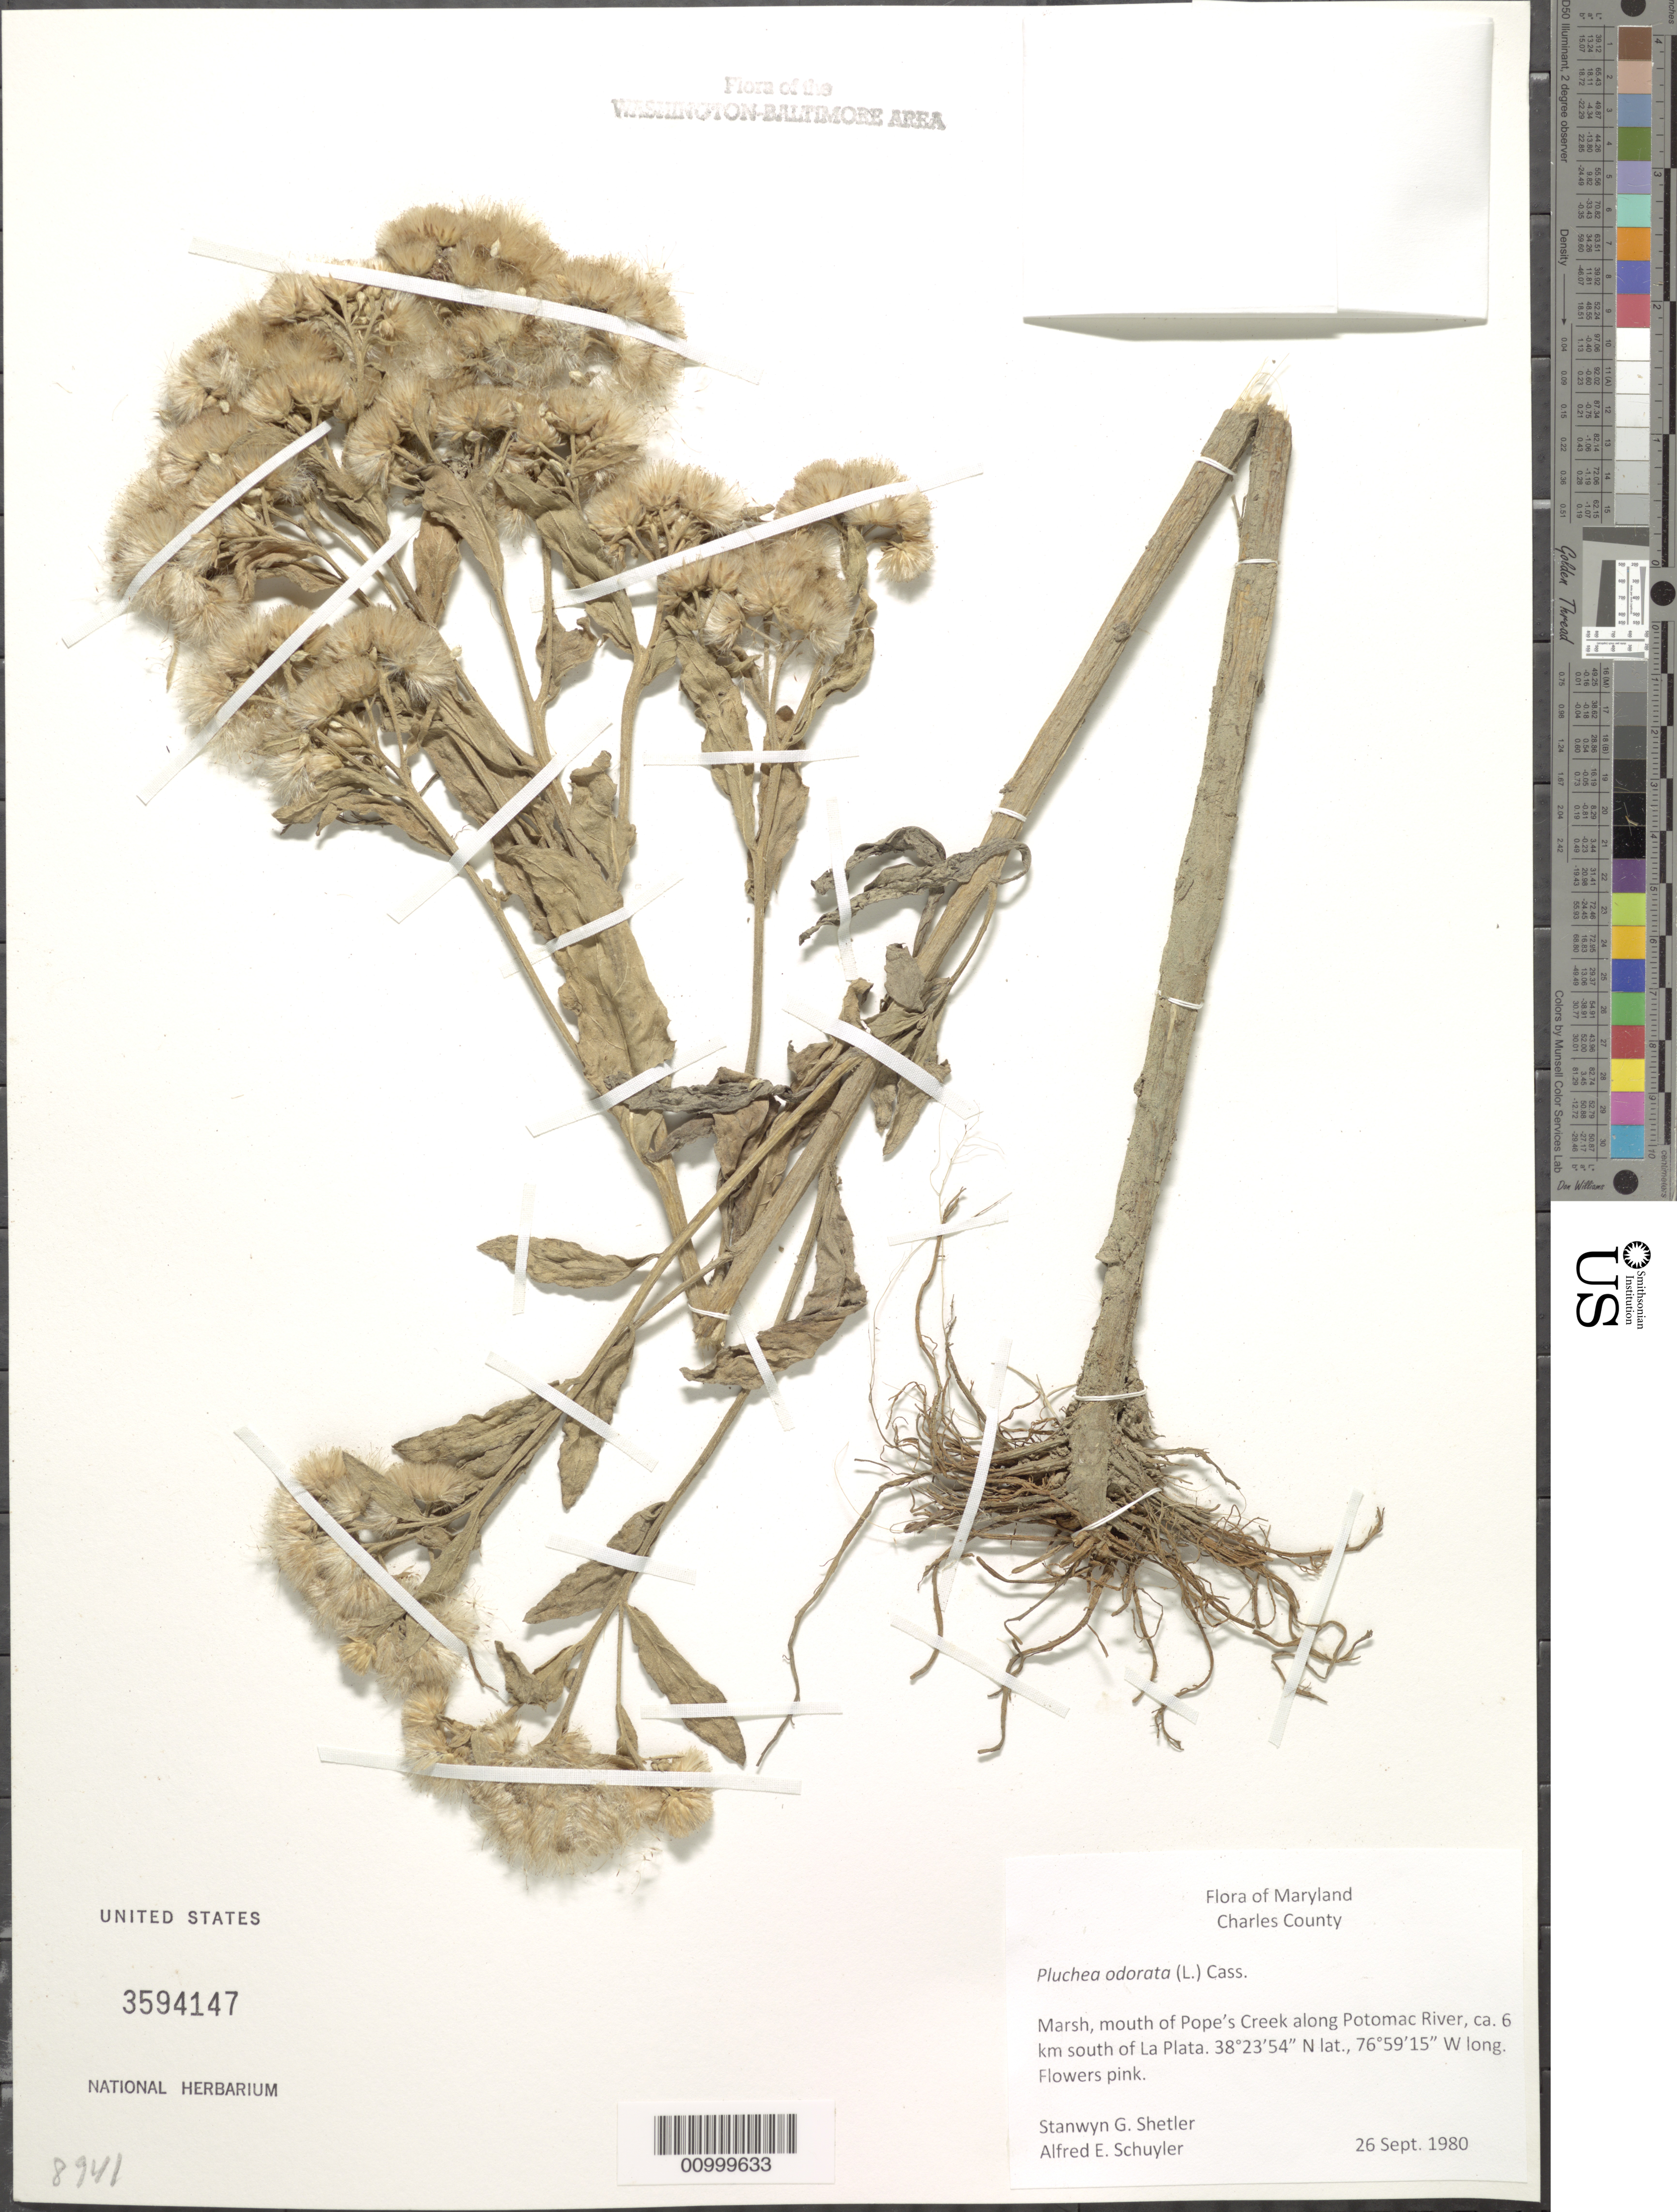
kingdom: Plantae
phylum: Tracheophyta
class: Magnoliopsida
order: Asterales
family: Asteraceae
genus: Pluchea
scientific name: Pluchea odorata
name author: (L.) Cass.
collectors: S. Shetler & A. Schuyler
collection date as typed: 26 September 1980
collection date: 1980-09-26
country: United States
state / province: Maryland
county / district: Charles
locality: Mouth of Pope's Creek, ca. 6 km. S of La Plata. along Potomac River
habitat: marsh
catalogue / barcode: US 3594147